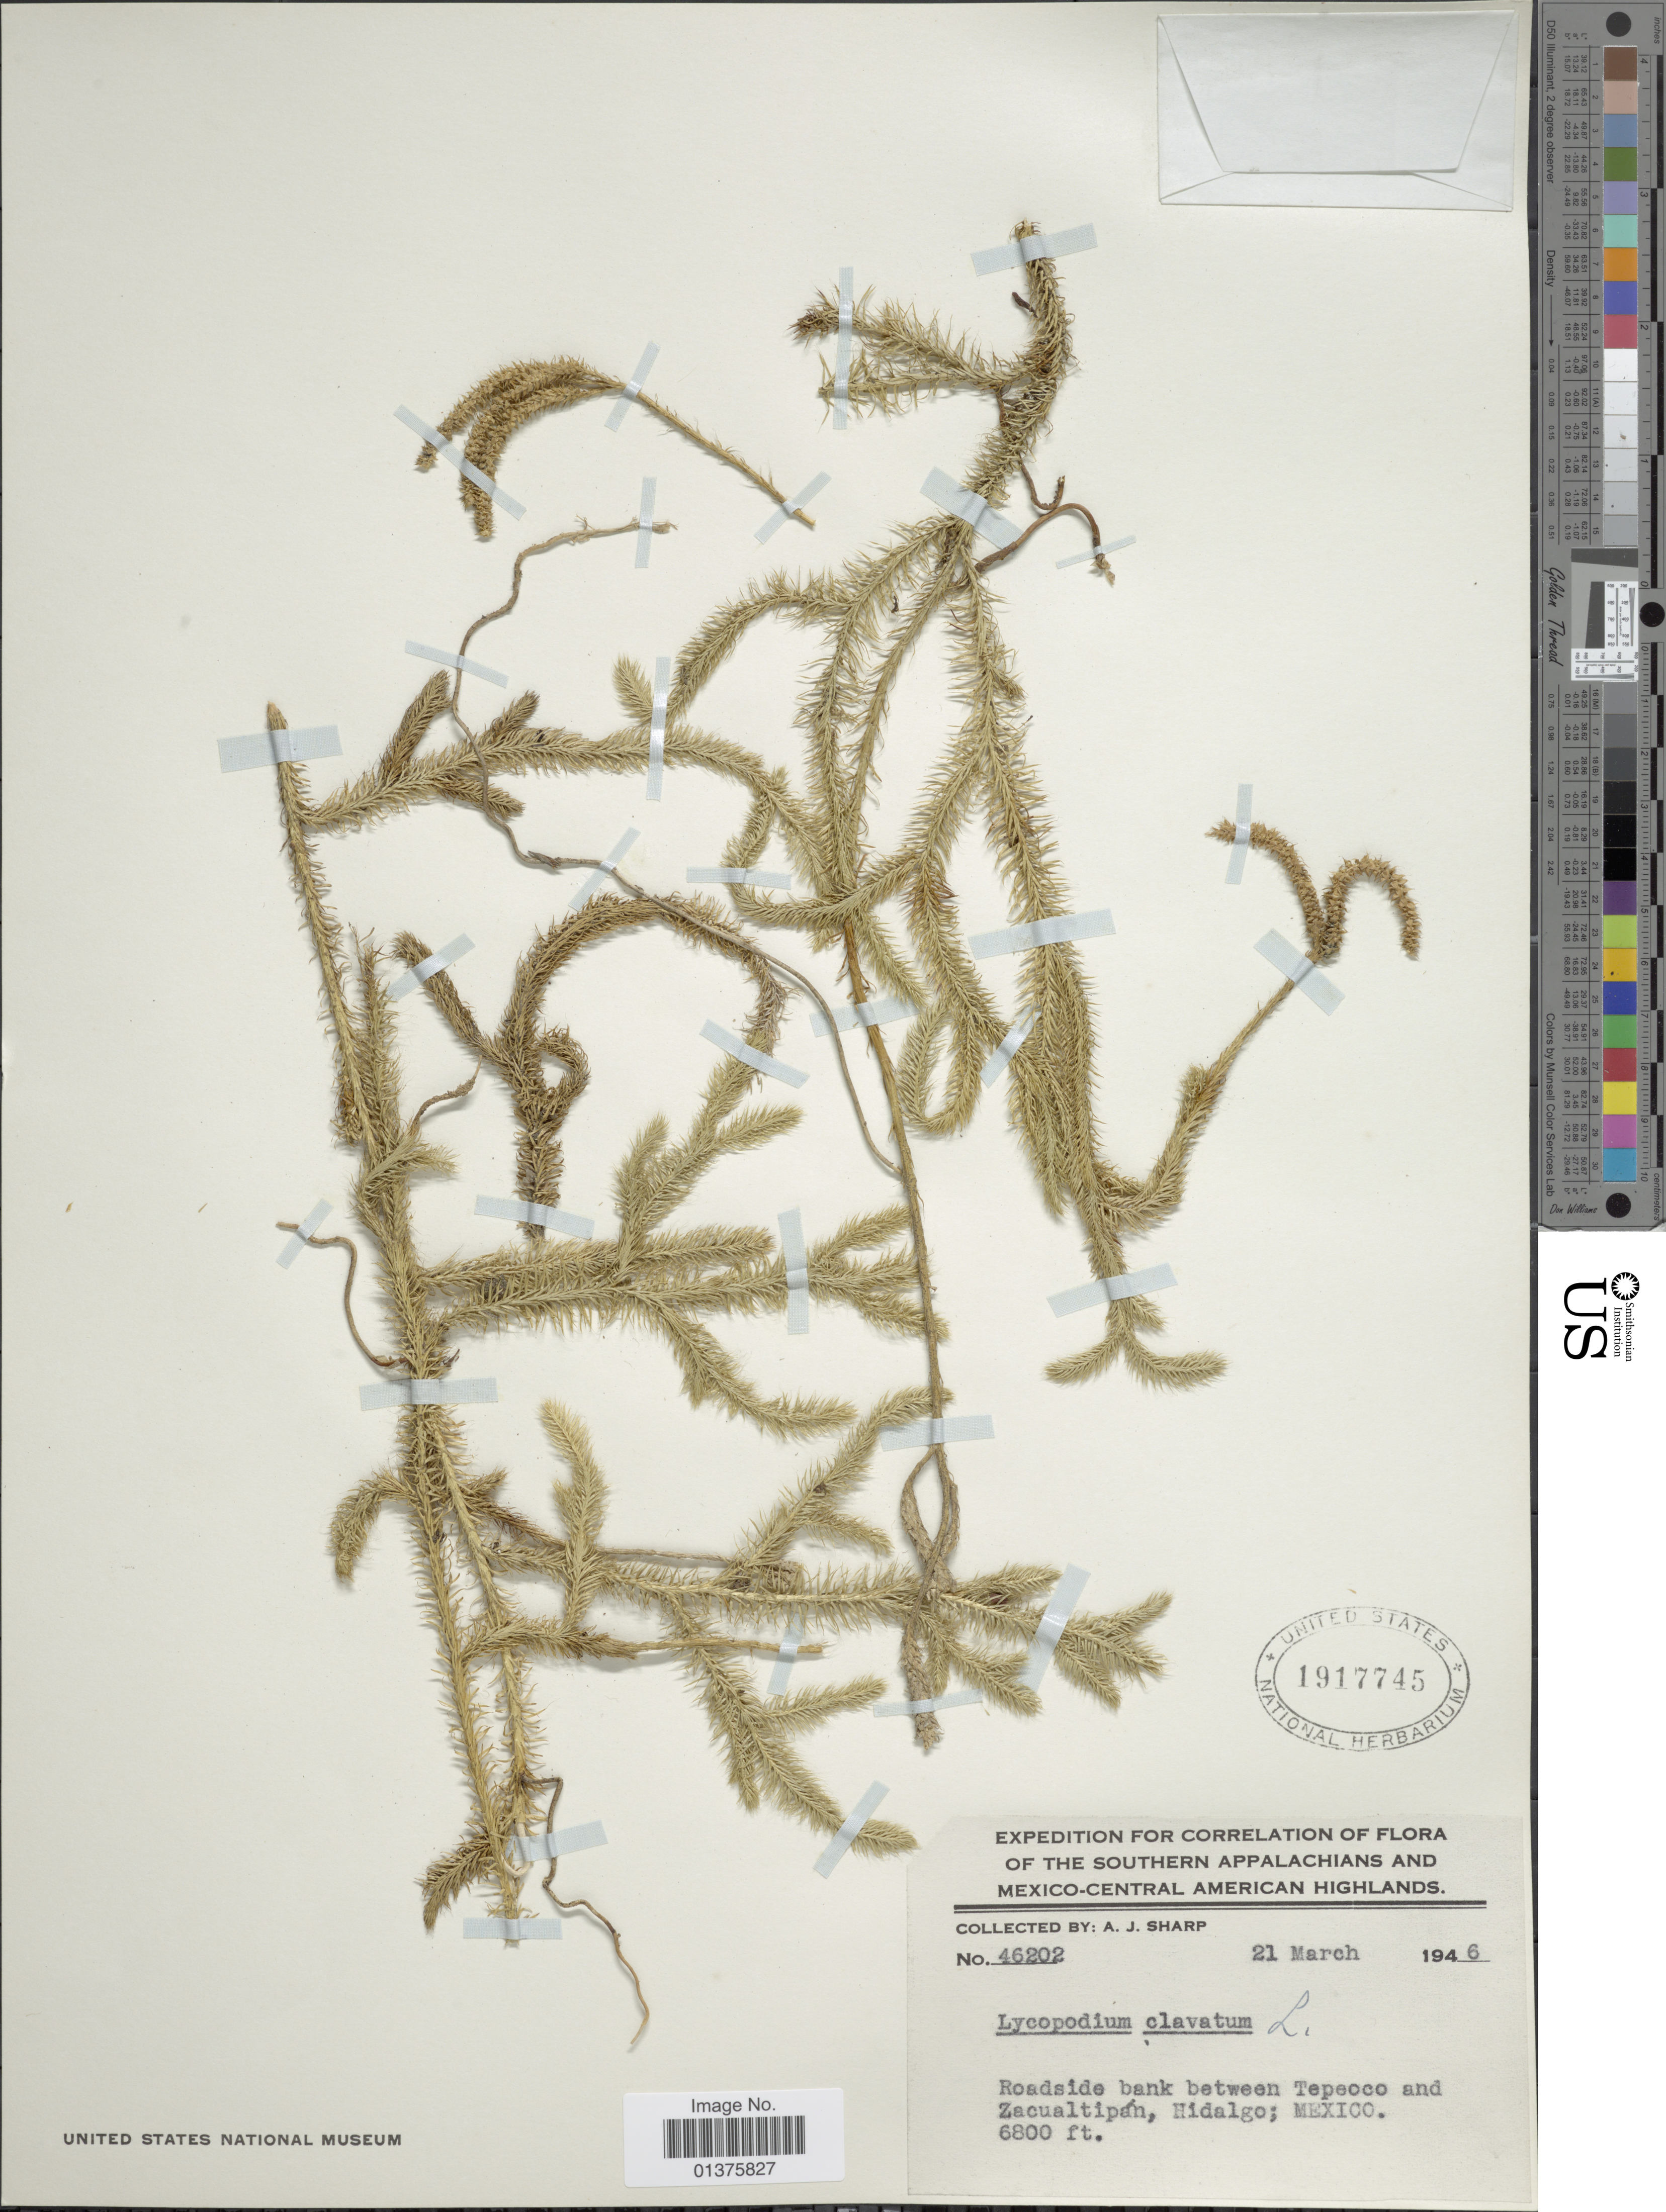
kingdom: Plantae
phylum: Tracheophyta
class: Lycopodiopsida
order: Lycopodiales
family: Lycopodiaceae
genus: Lycopodium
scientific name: Lycopodium clavatum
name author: L.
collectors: A. J. Sharp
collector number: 46202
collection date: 1946-03-21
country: Mexico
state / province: Hidalgo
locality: Roadside bank between Tepecco and Zacualtipan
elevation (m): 2073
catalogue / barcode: US 1917745